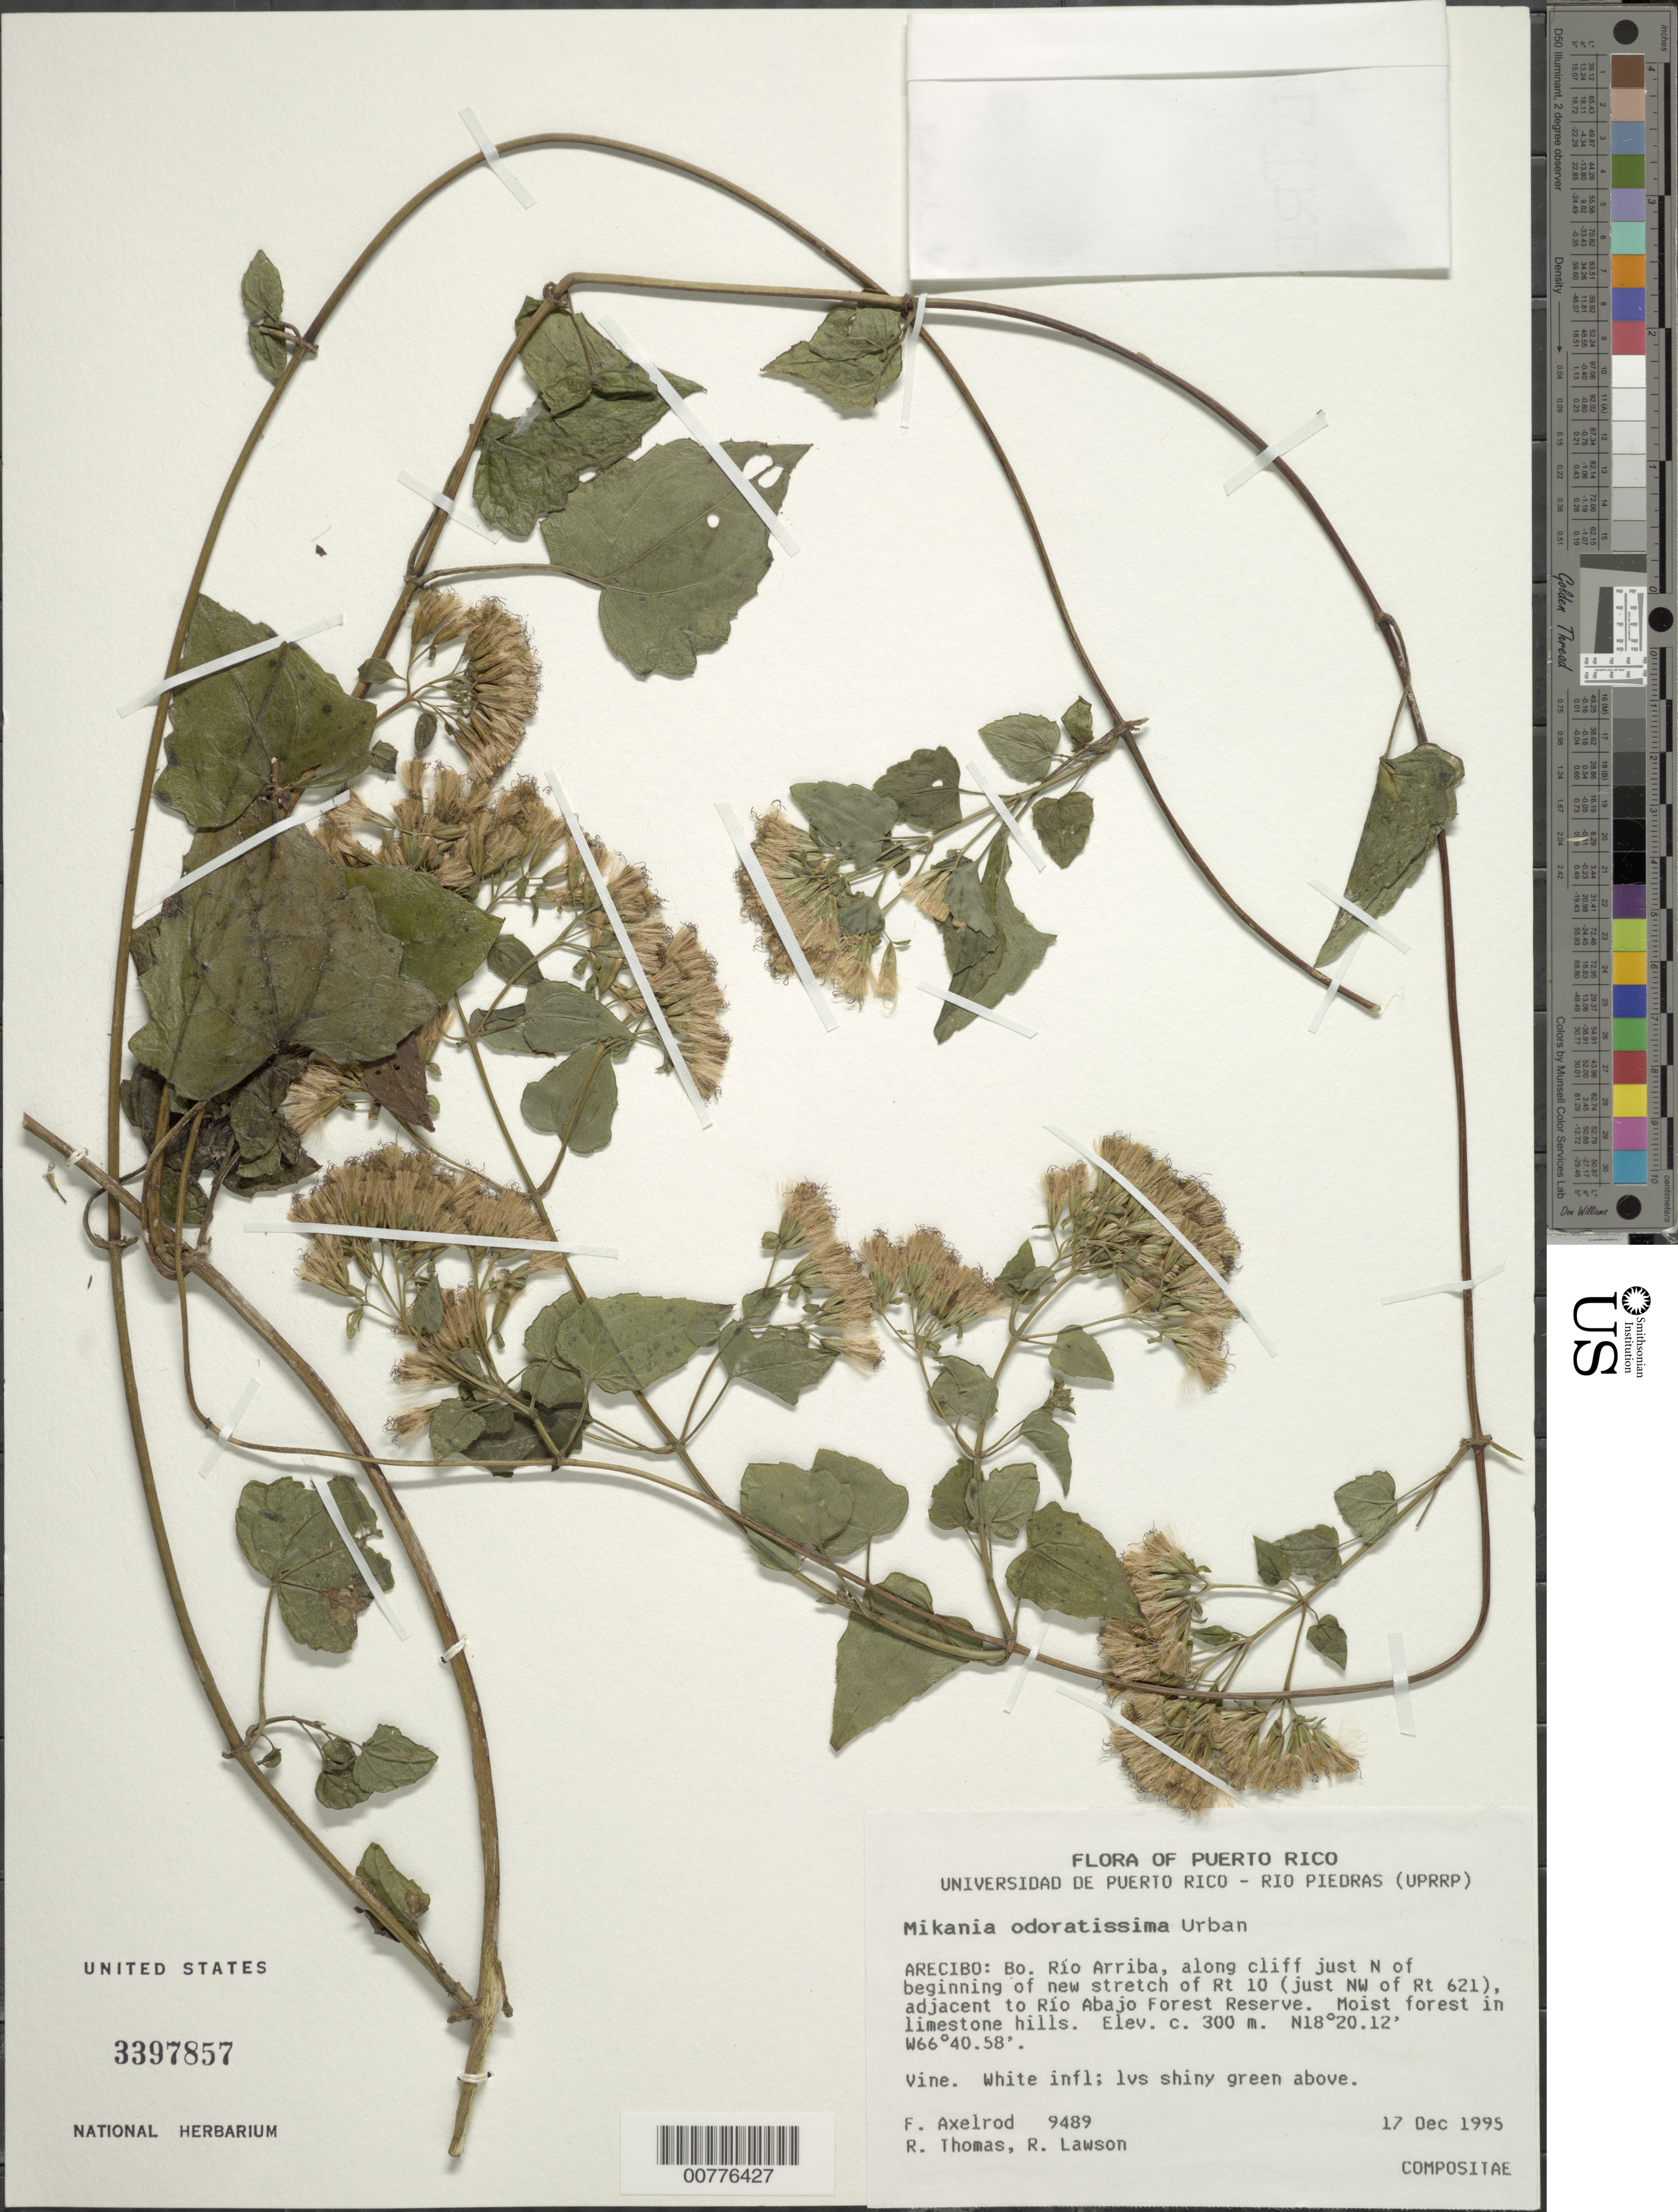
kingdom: Plantae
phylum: Tracheophyta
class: Magnoliopsida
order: Asterales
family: Asteraceae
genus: Mikania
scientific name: Mikania odoratissima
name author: Urb.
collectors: F. S. Axelrod, R. Thomas & R. Lawson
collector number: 9489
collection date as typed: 17 Dec 1995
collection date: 1995-12-17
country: Puerto Rico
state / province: Arecibo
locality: Arecibo: Bo. Río Arriba, along cliff just N of beginning of new stretch of Rt 10 (just NW of Rt 621), adjacent to Río Abajo Forest Reserve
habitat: Moist forest in limestone hills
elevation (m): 300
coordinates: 18.33533333, -66.67633333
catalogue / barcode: US 3397857